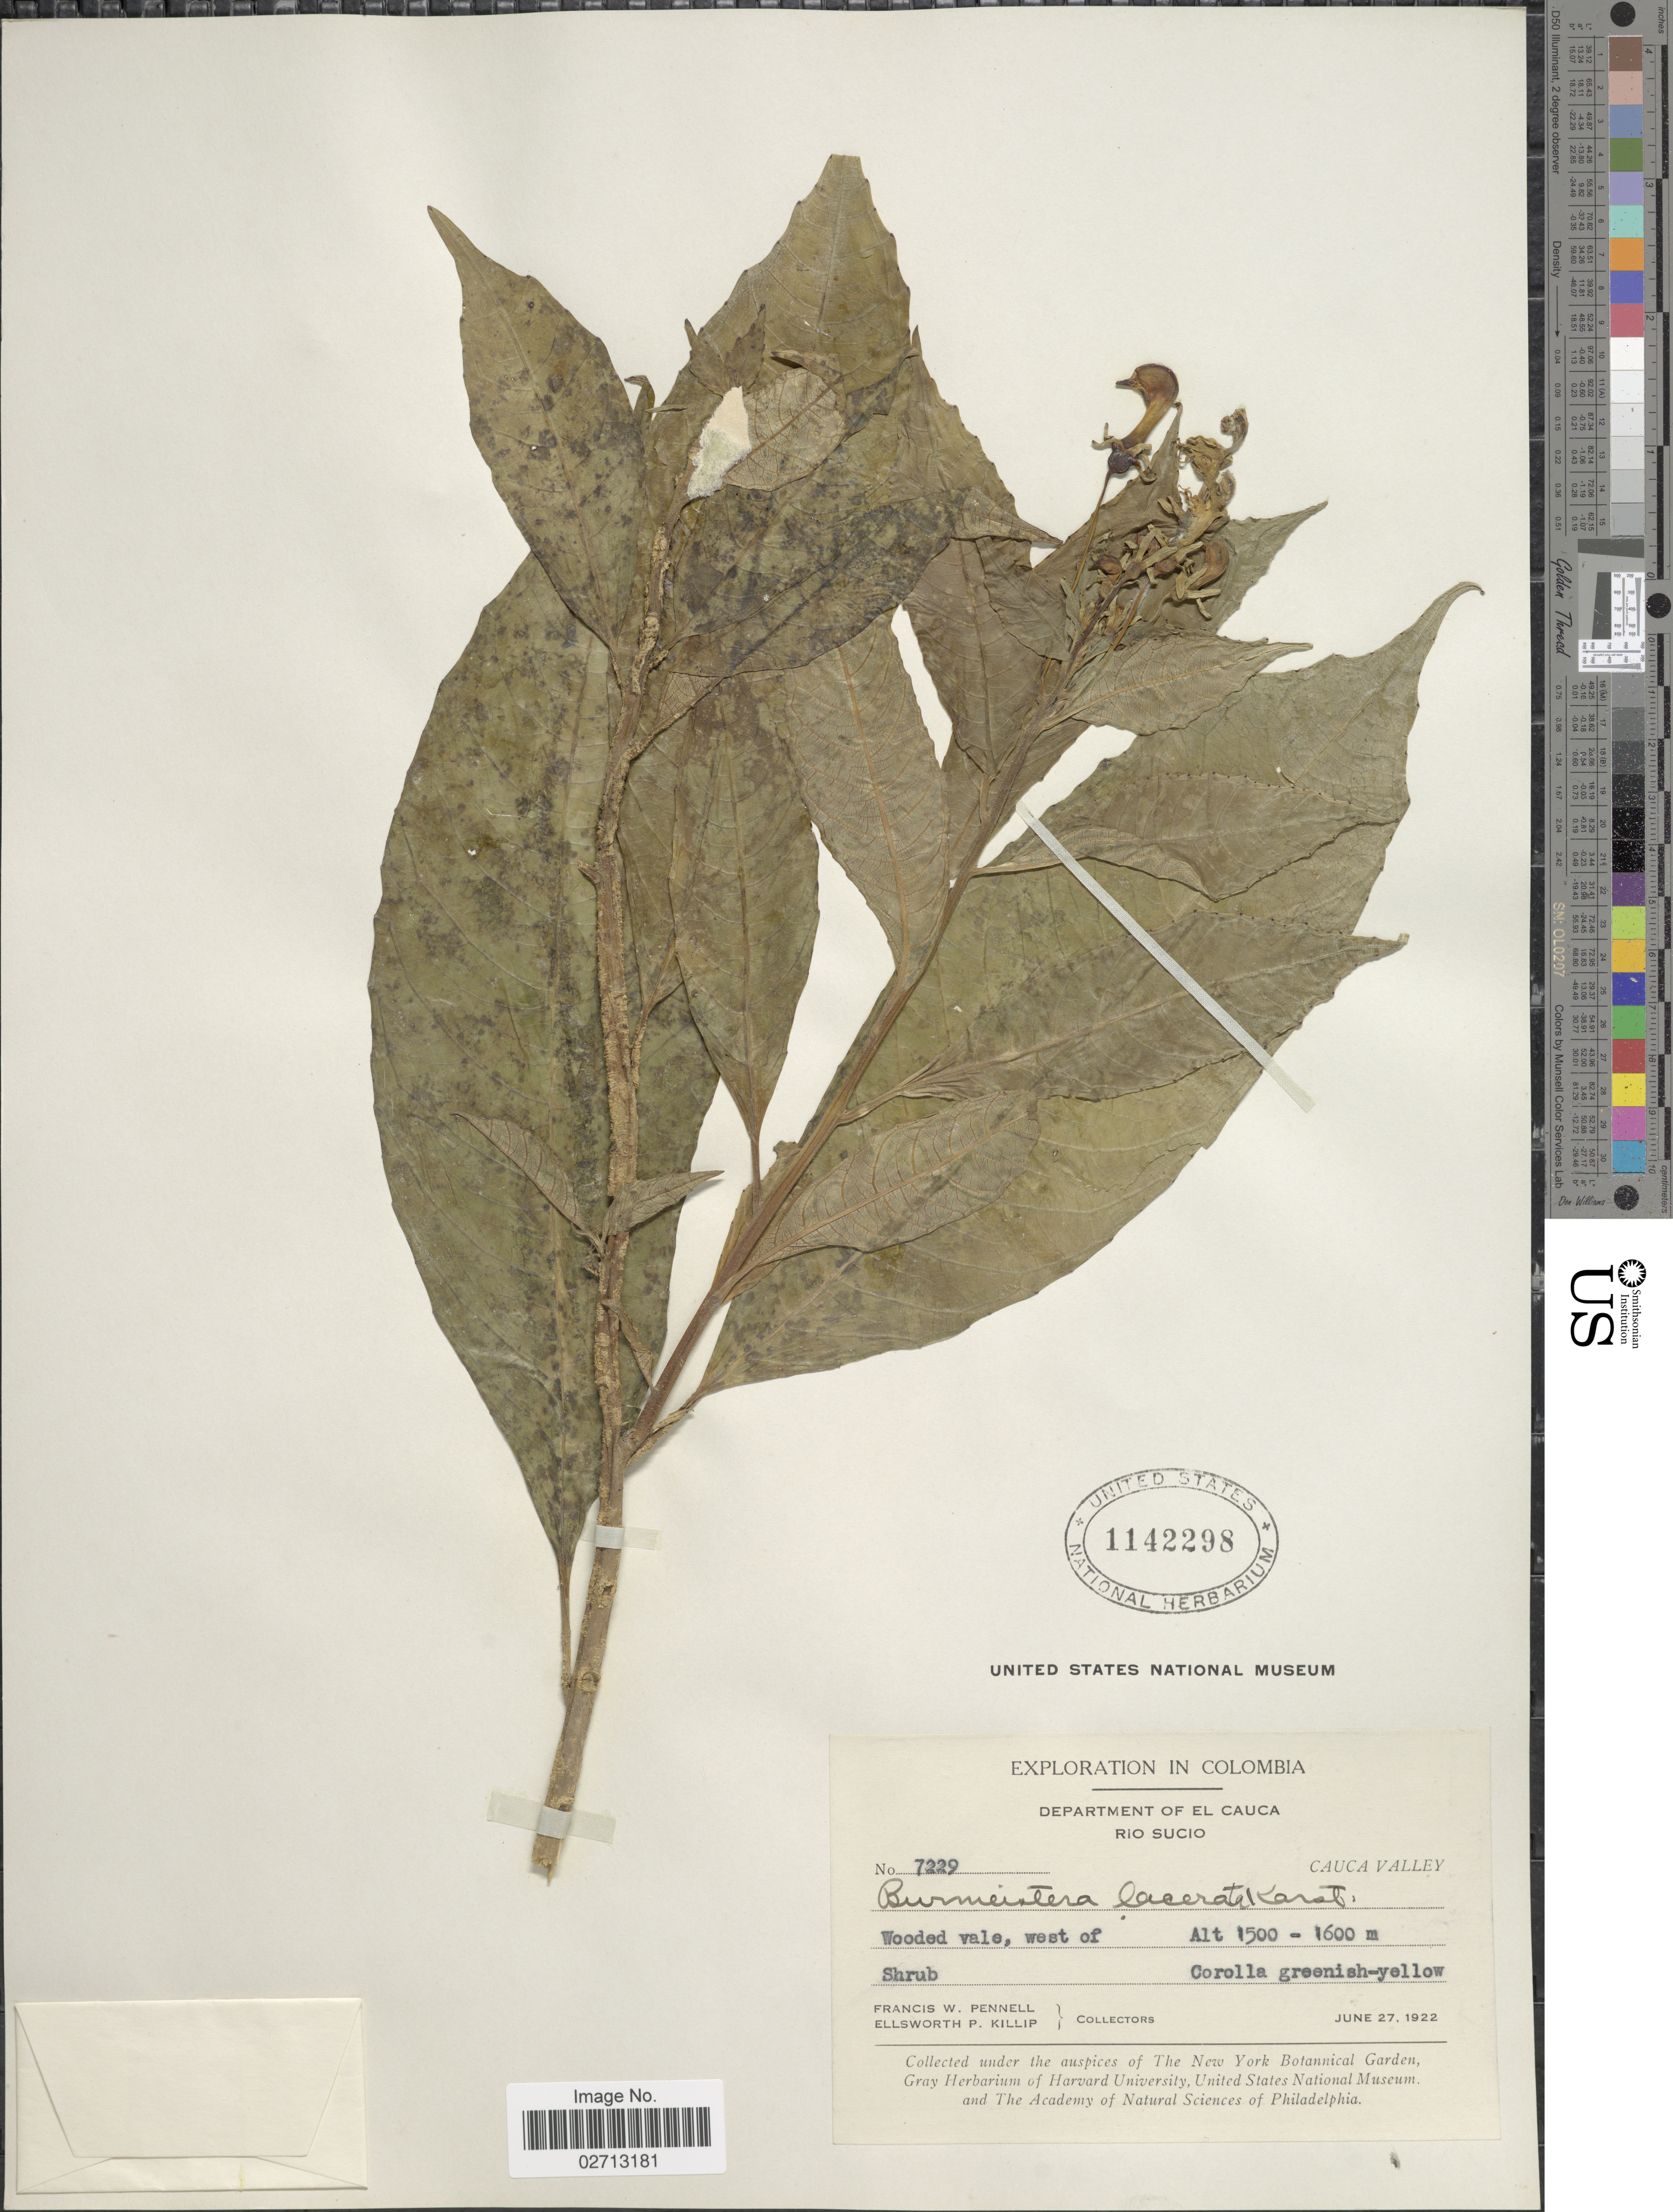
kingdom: Plantae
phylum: Tracheophyta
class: Magnoliopsida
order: Asterales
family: Campanulaceae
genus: Burmeistera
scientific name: Burmeistera lacerata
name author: H. Karst.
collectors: F. W. Pennell & E. P. Killip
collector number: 7229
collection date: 1922-06-27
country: Colombia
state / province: Cauca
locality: Department of El Cauca. Rio Sucio. Cauca Valley. Wooded vale, west of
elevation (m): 1500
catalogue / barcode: US 1142298